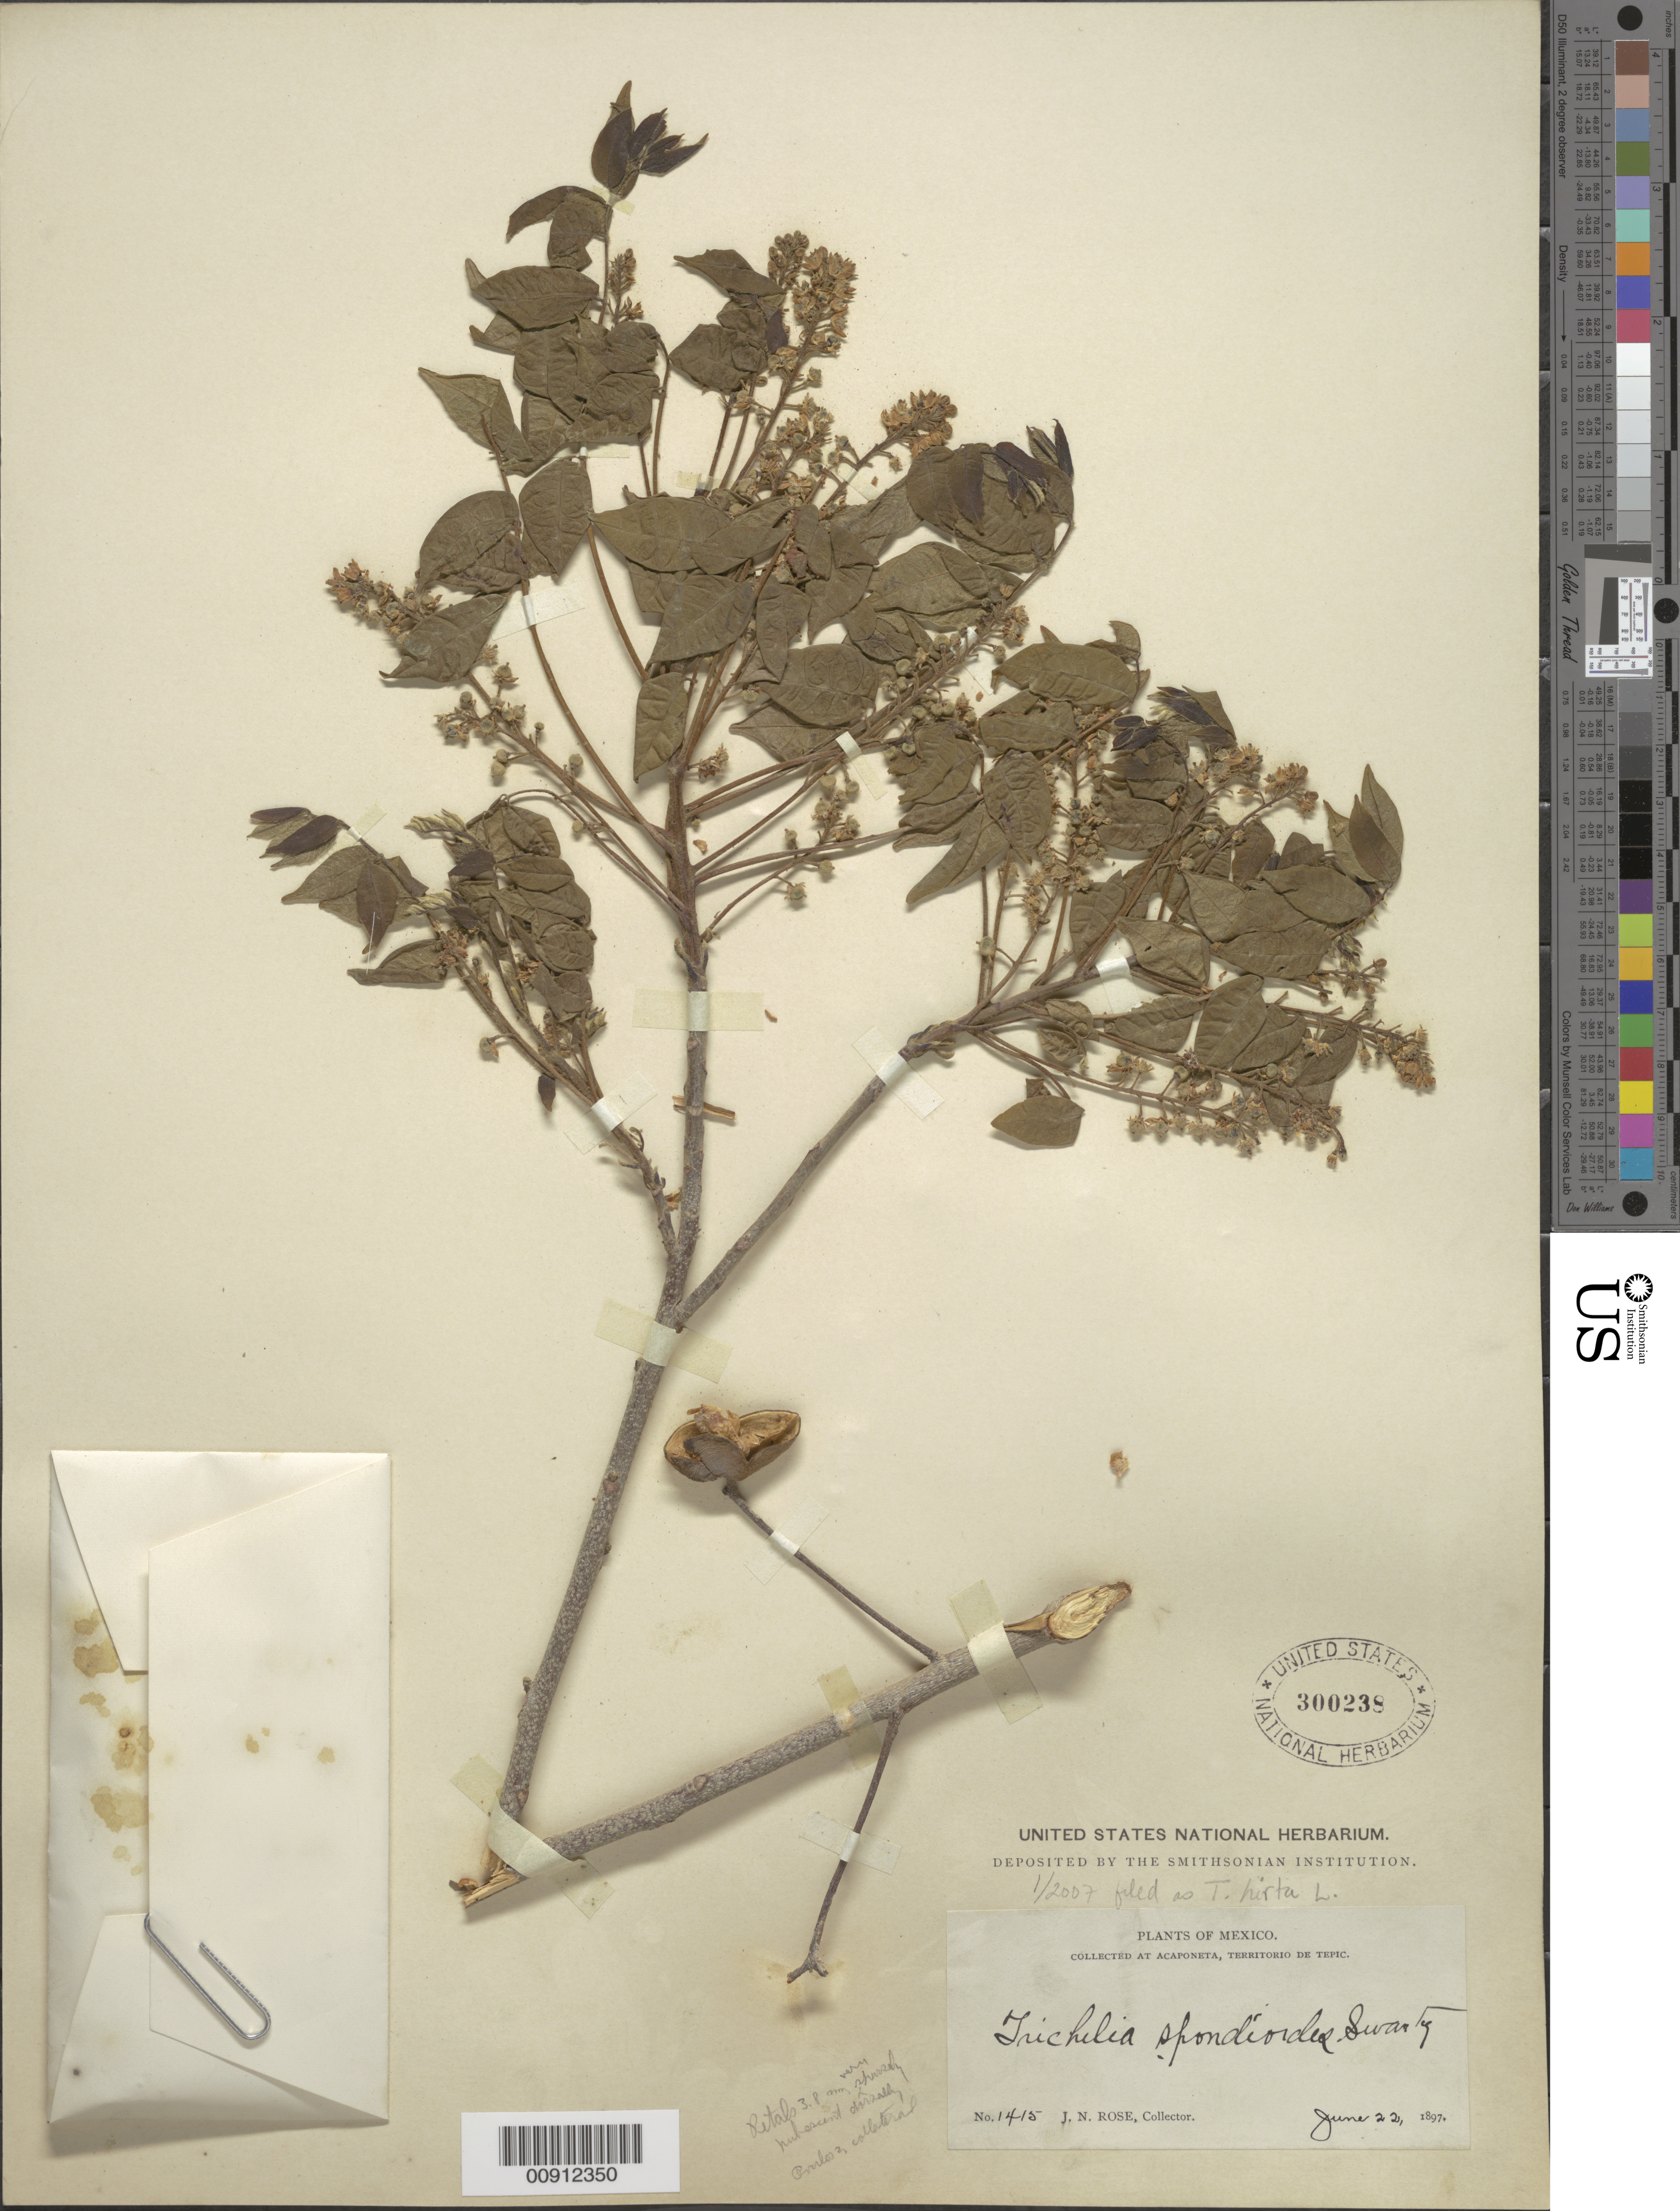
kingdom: Plantae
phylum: Tracheophyta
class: Magnoliopsida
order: Sapindales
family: Meliaceae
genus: Trichilia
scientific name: Trichilia hirta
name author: L.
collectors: J. N. Rose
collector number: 1415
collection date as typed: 22 Jun 1897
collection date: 1897-06-22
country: Mexico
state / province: Nayarit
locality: Acaponeta, Territorio de Tepic.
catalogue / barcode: US 300238